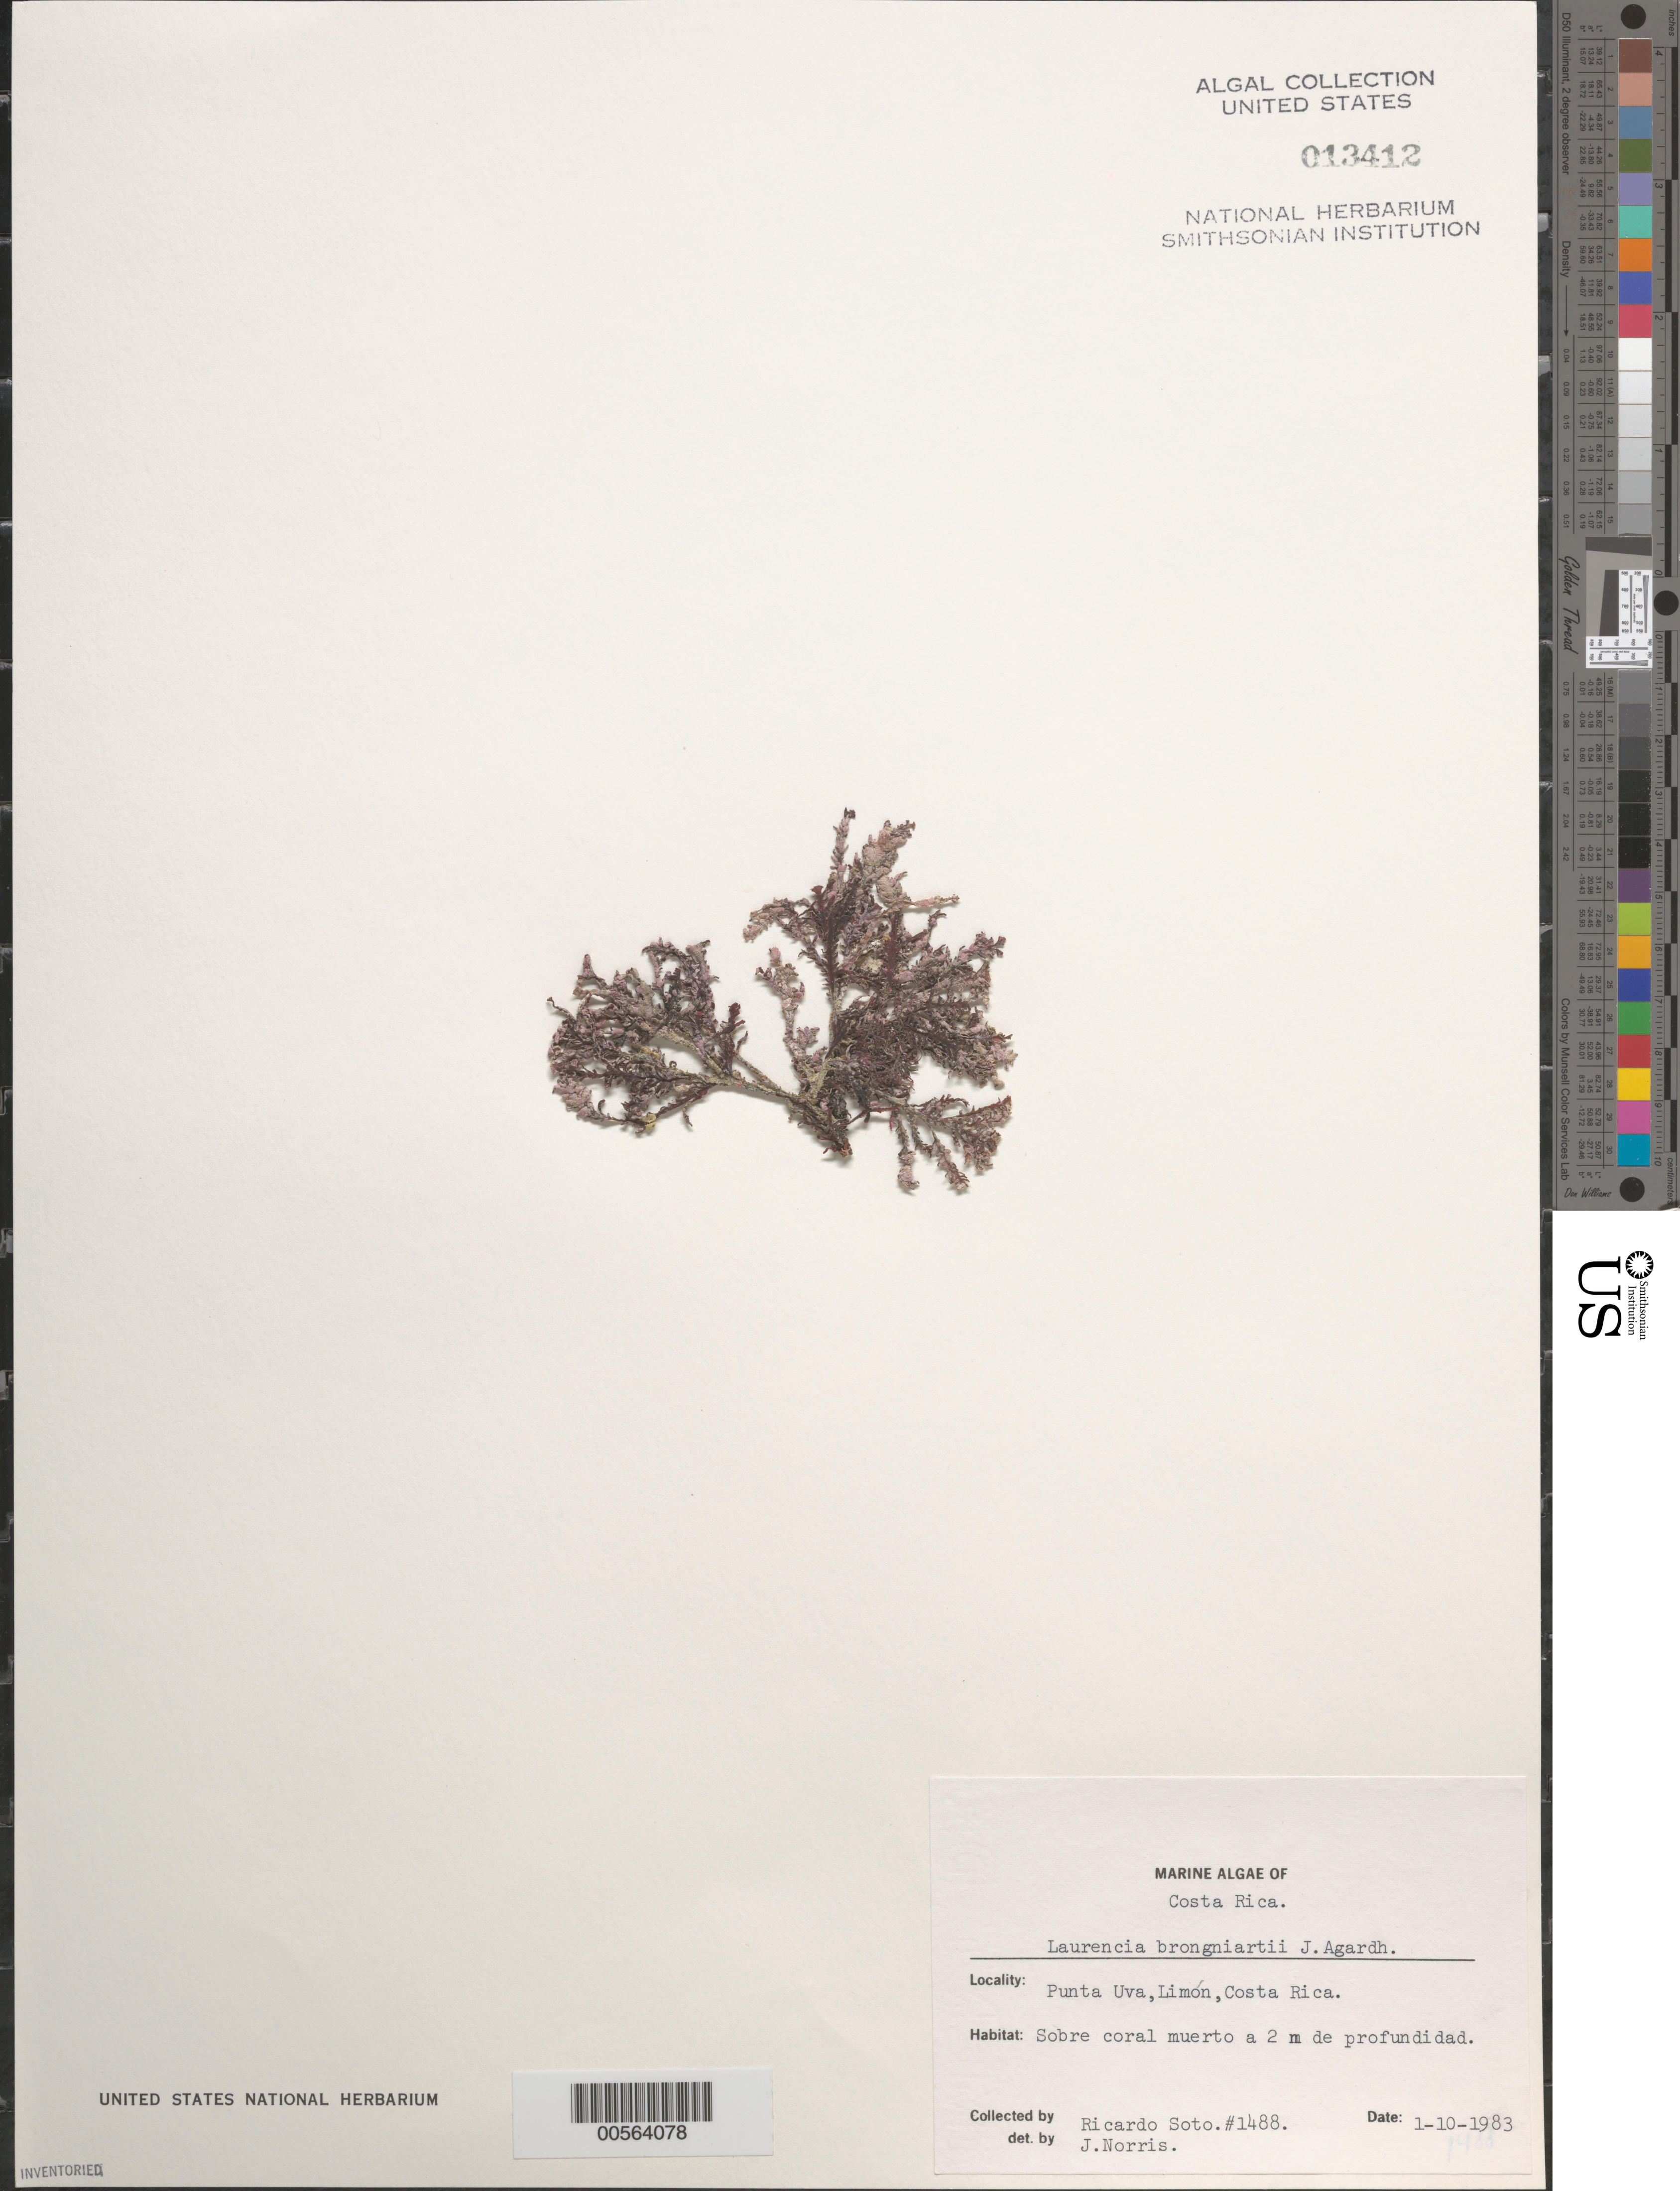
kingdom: Plantae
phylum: Rhodophyta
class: Florideophyceae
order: Ceramiales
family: Rhodomelaceae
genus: Laurencia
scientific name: Laurencia brongniartii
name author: J. Agardh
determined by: Norris, James N.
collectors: R. Soto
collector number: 1488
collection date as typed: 01 Oct 1983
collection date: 1983-10-01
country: Costa Rica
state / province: Limón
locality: Punta uva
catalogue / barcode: US 13412